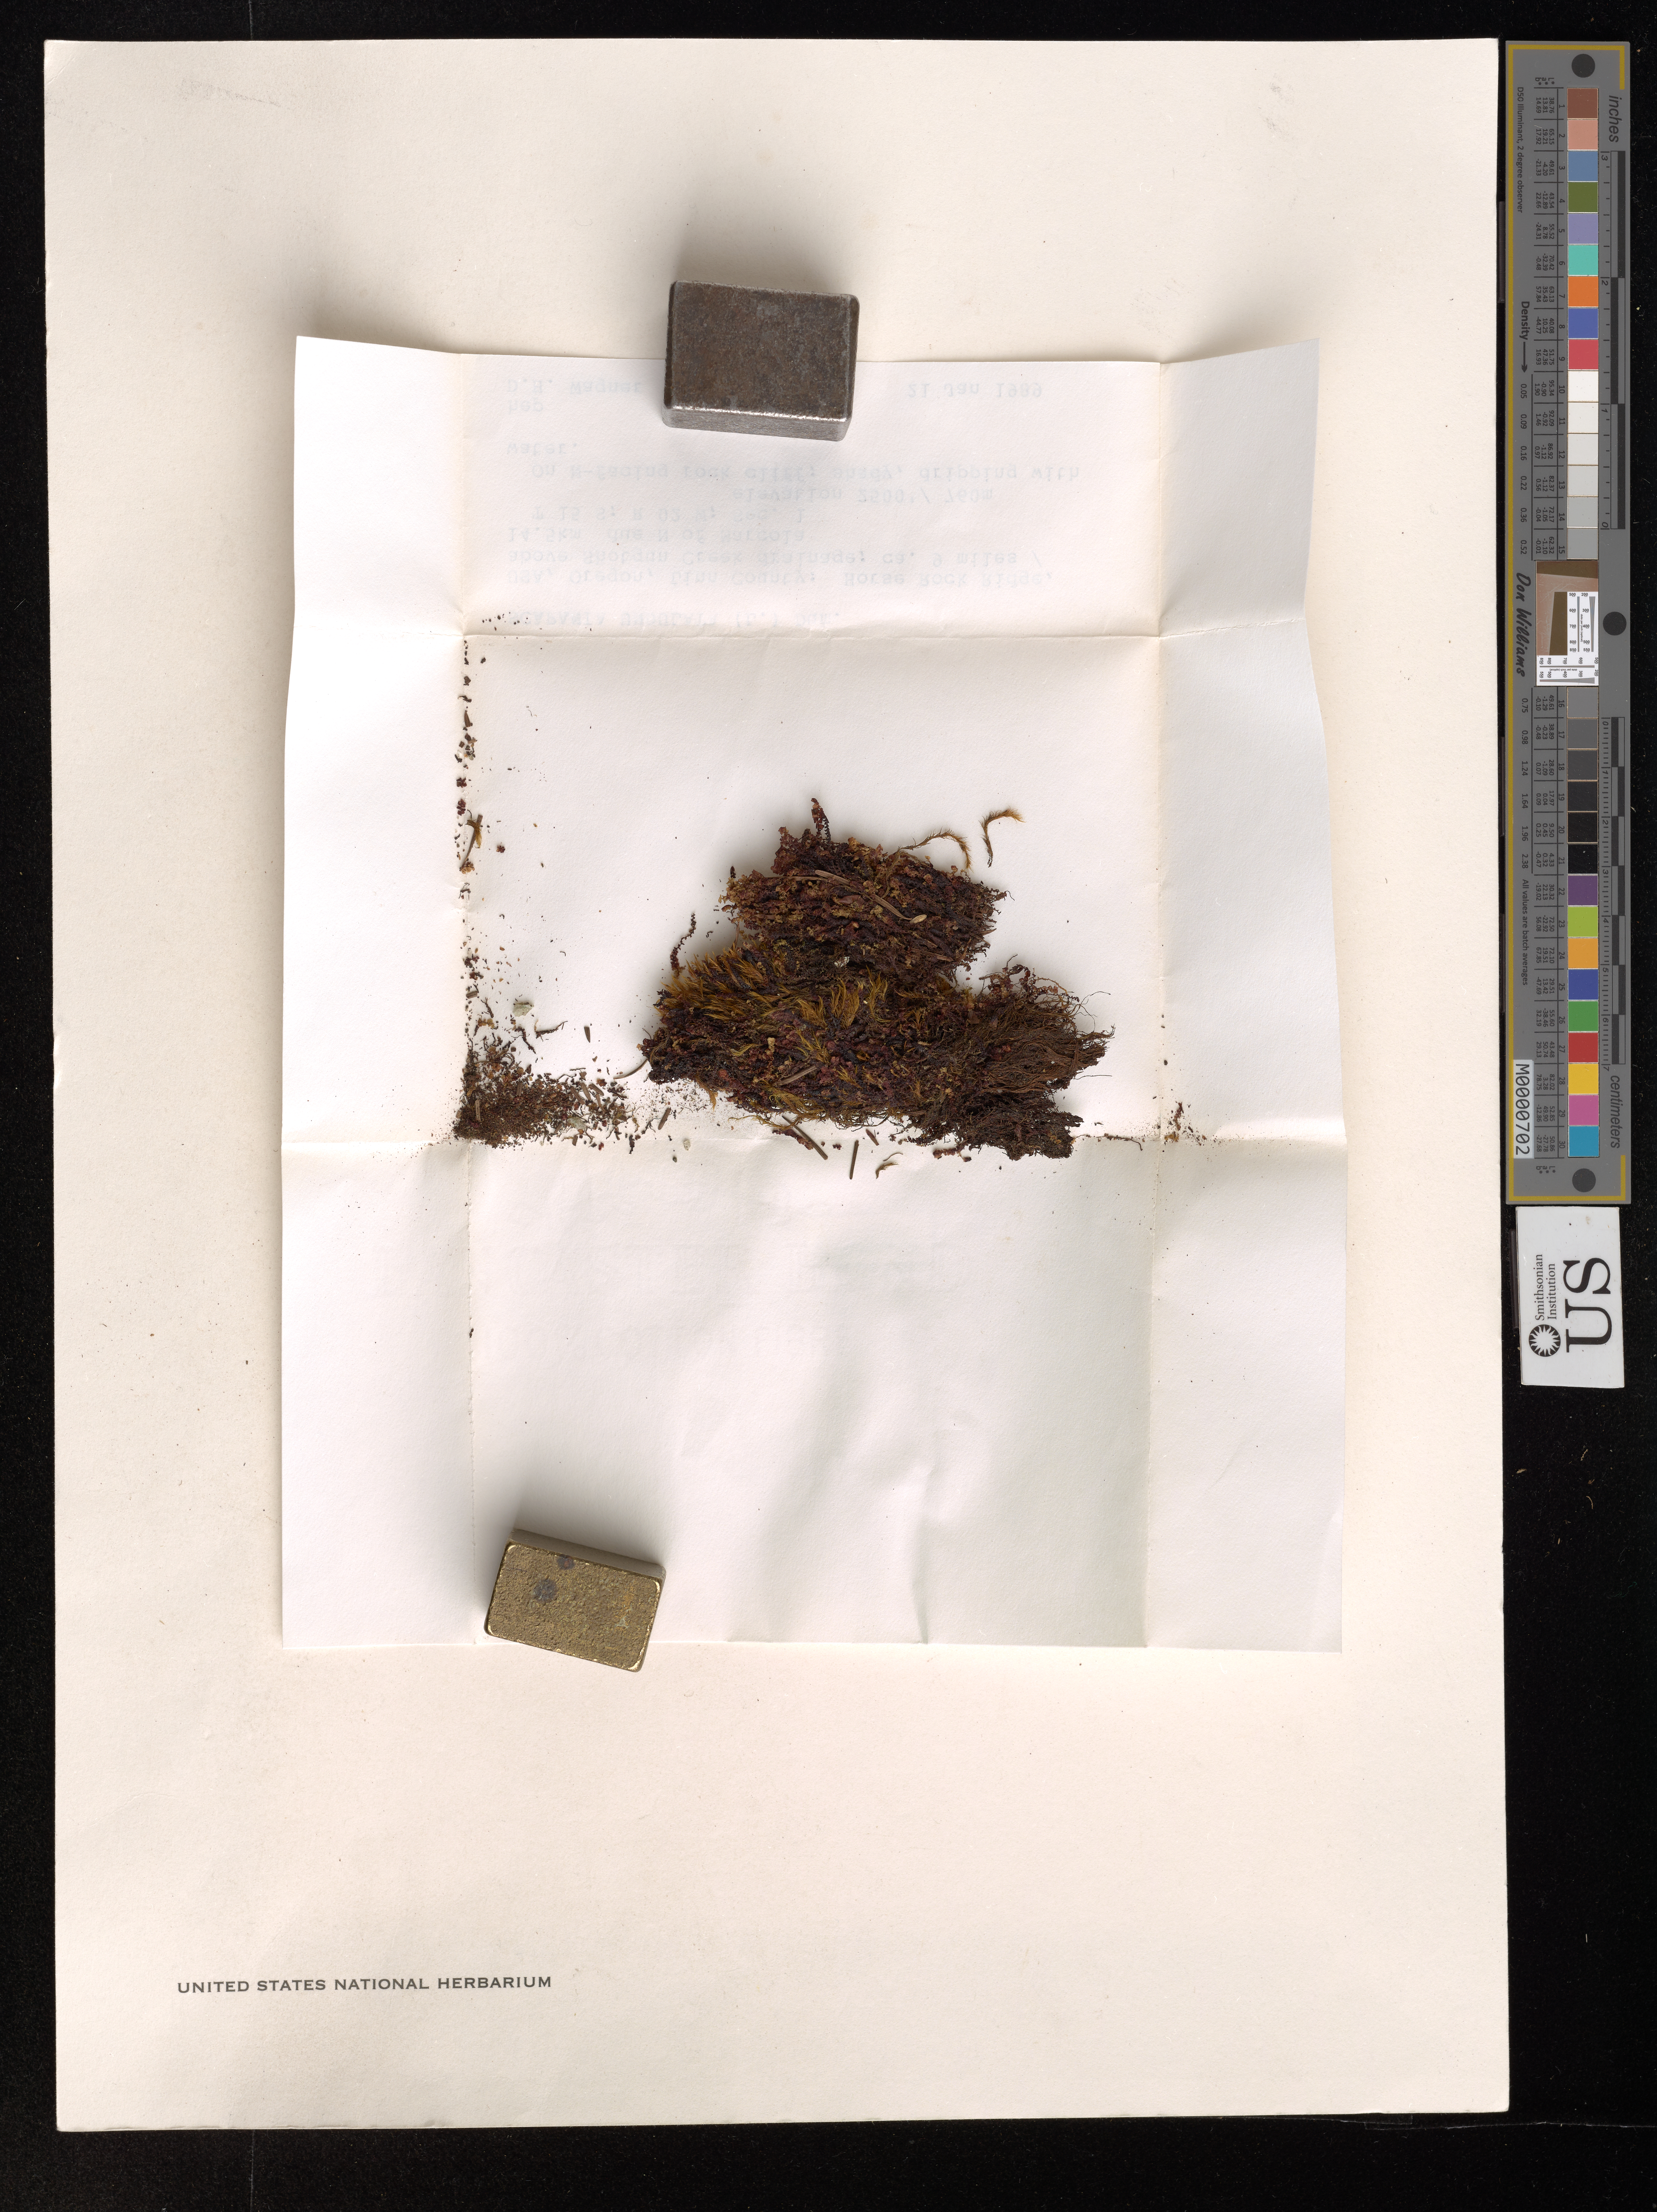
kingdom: Plantae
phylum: Marchantiophyta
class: Jungermanniopsida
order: Jungermanniales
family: Scapaniaceae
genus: Scapania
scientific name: Scapania undulata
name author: (L.) Dumort.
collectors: D. H. Wagner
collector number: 3920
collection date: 1989-01-21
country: United States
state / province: Oregon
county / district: Linn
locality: Linn County: Horse Rock Ride, above Shotgun Creek drainage; ca. 9 miles/ 14.5km due N of Marcola. T15S; R02W; Sec. 1. On N-facing rock cliff.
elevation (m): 762